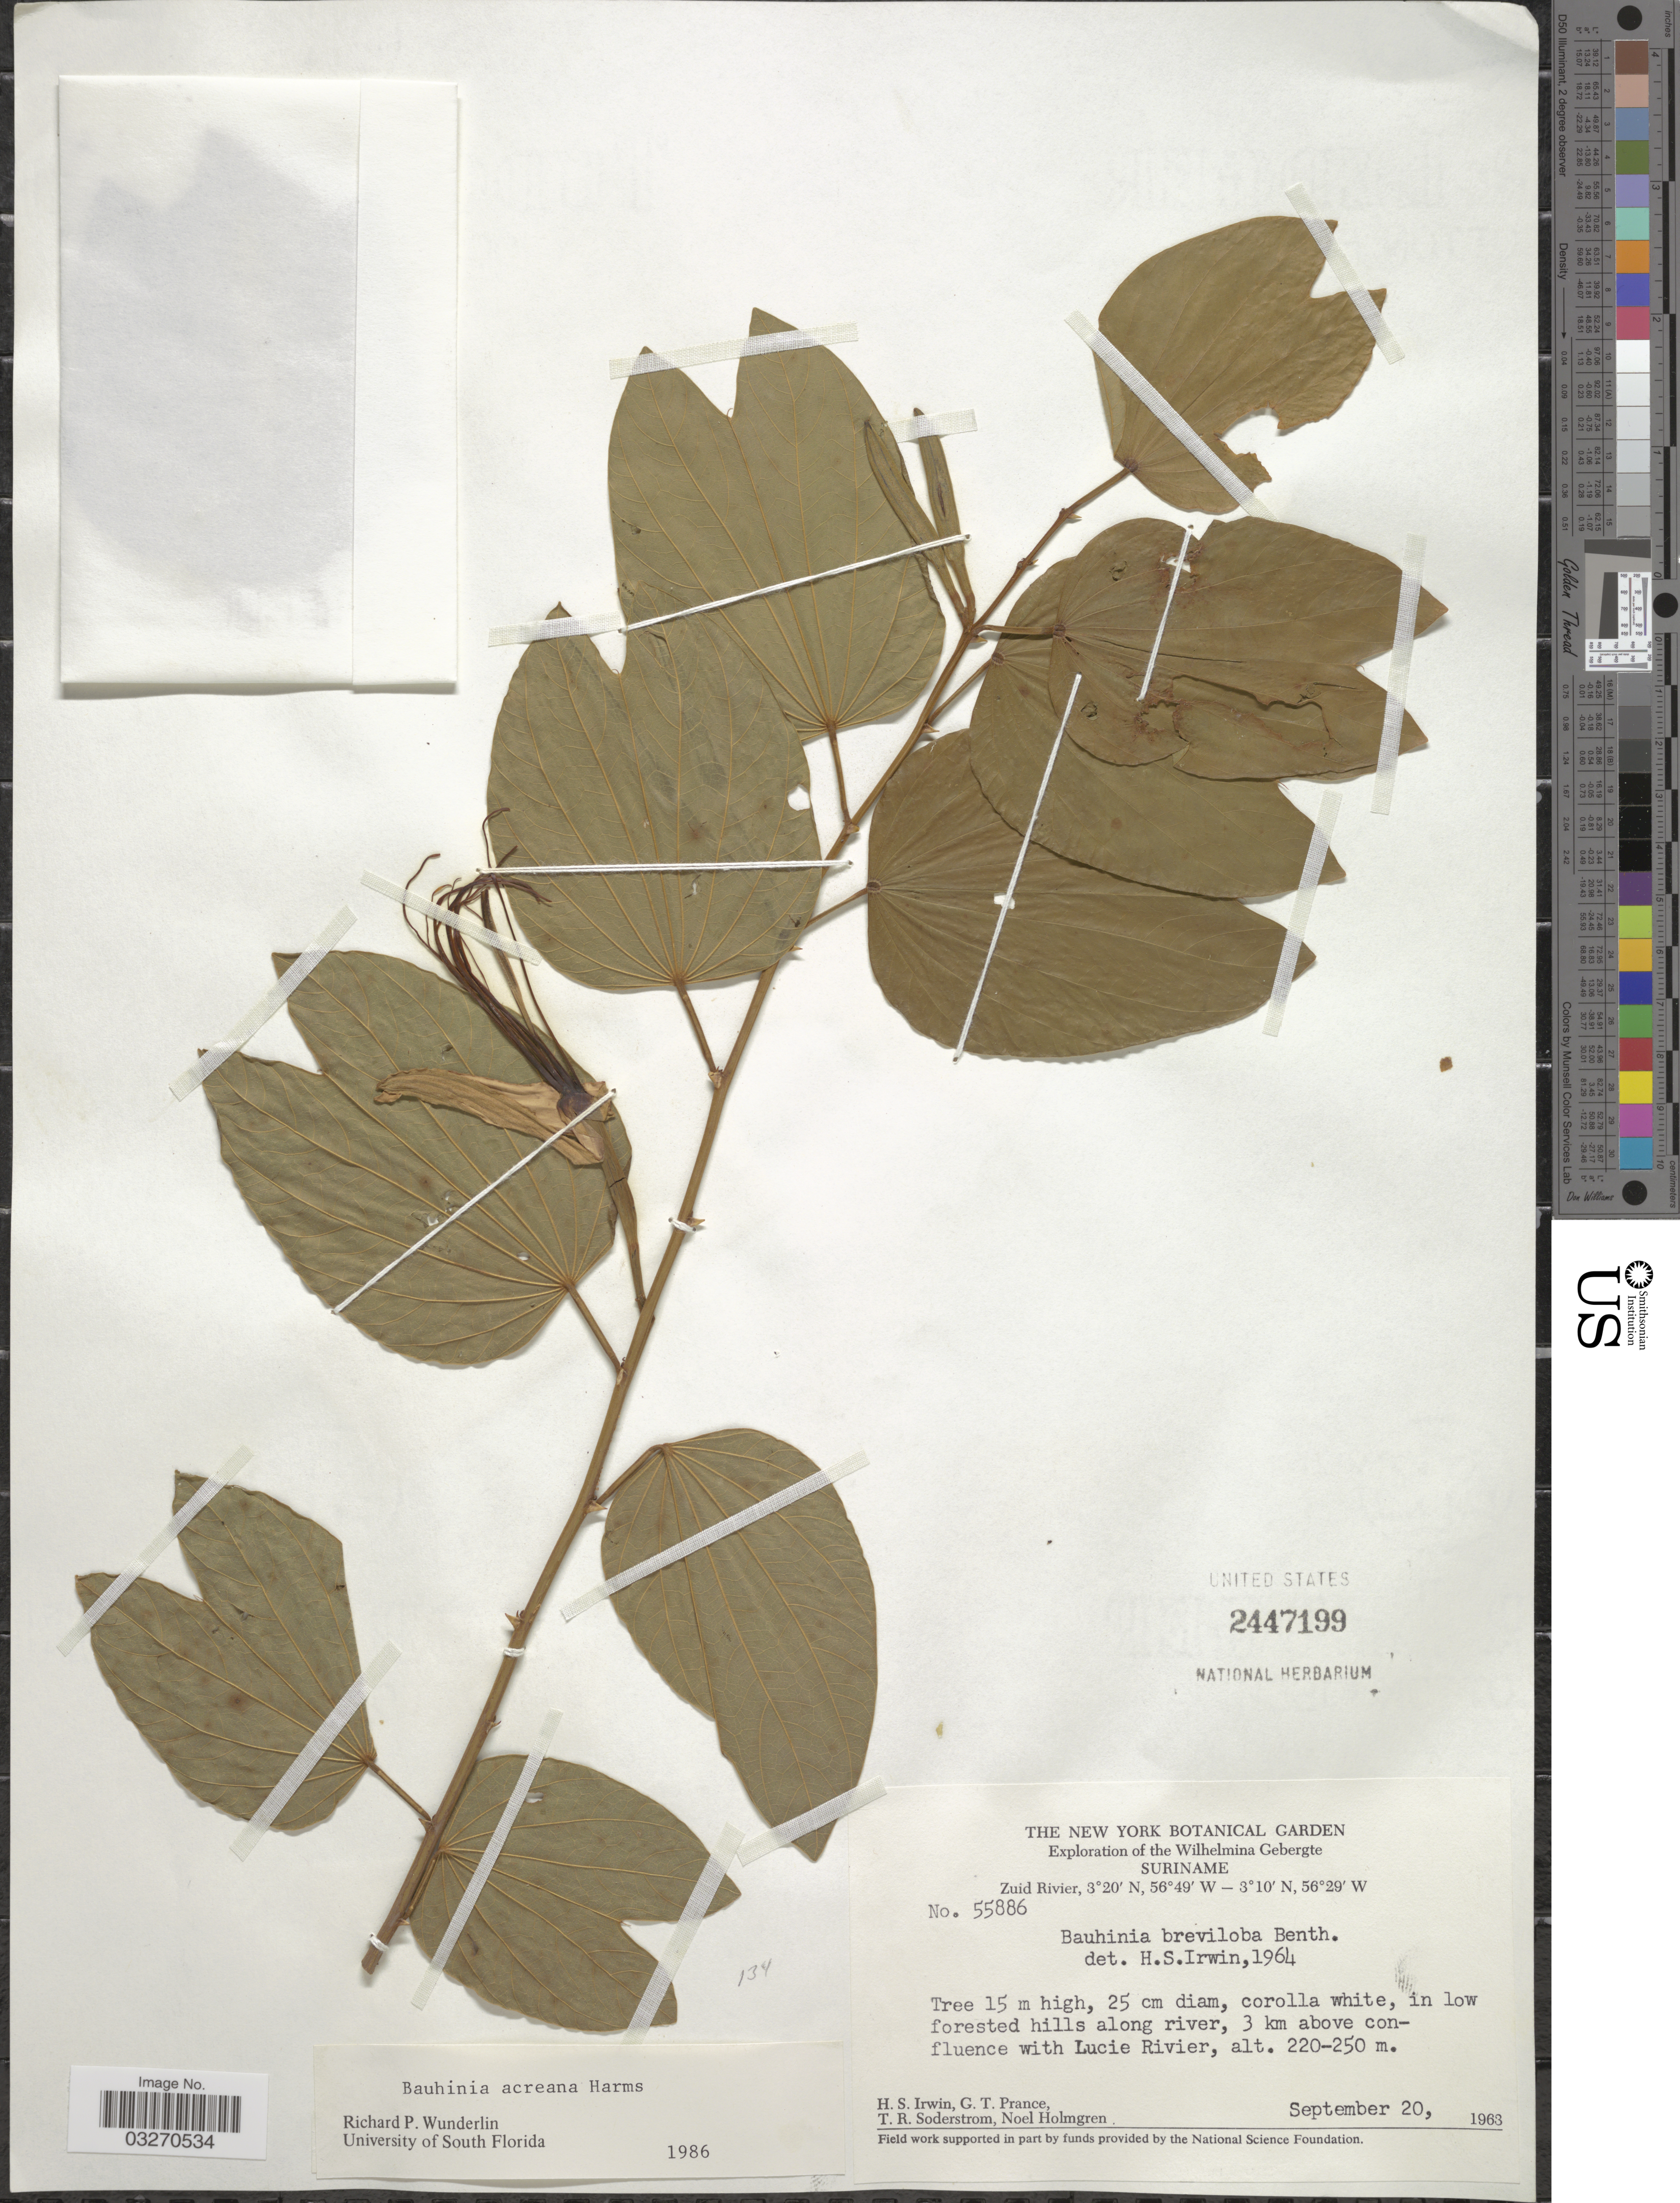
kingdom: Plantae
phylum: Tracheophyta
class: Magnoliopsida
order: Fabales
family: Fabaceae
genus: Bauhinia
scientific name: Bauhinia acreana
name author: Harms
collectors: H. Irwin, G. T. Prance, T. R. Soderstrom & N. H. Holmgren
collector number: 55886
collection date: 1963-09-20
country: Suriname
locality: Wilhelmina Gebergte. Zuid Rivier. 3 km above confluence with Lucie Rivier.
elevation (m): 220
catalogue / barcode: US 2447199